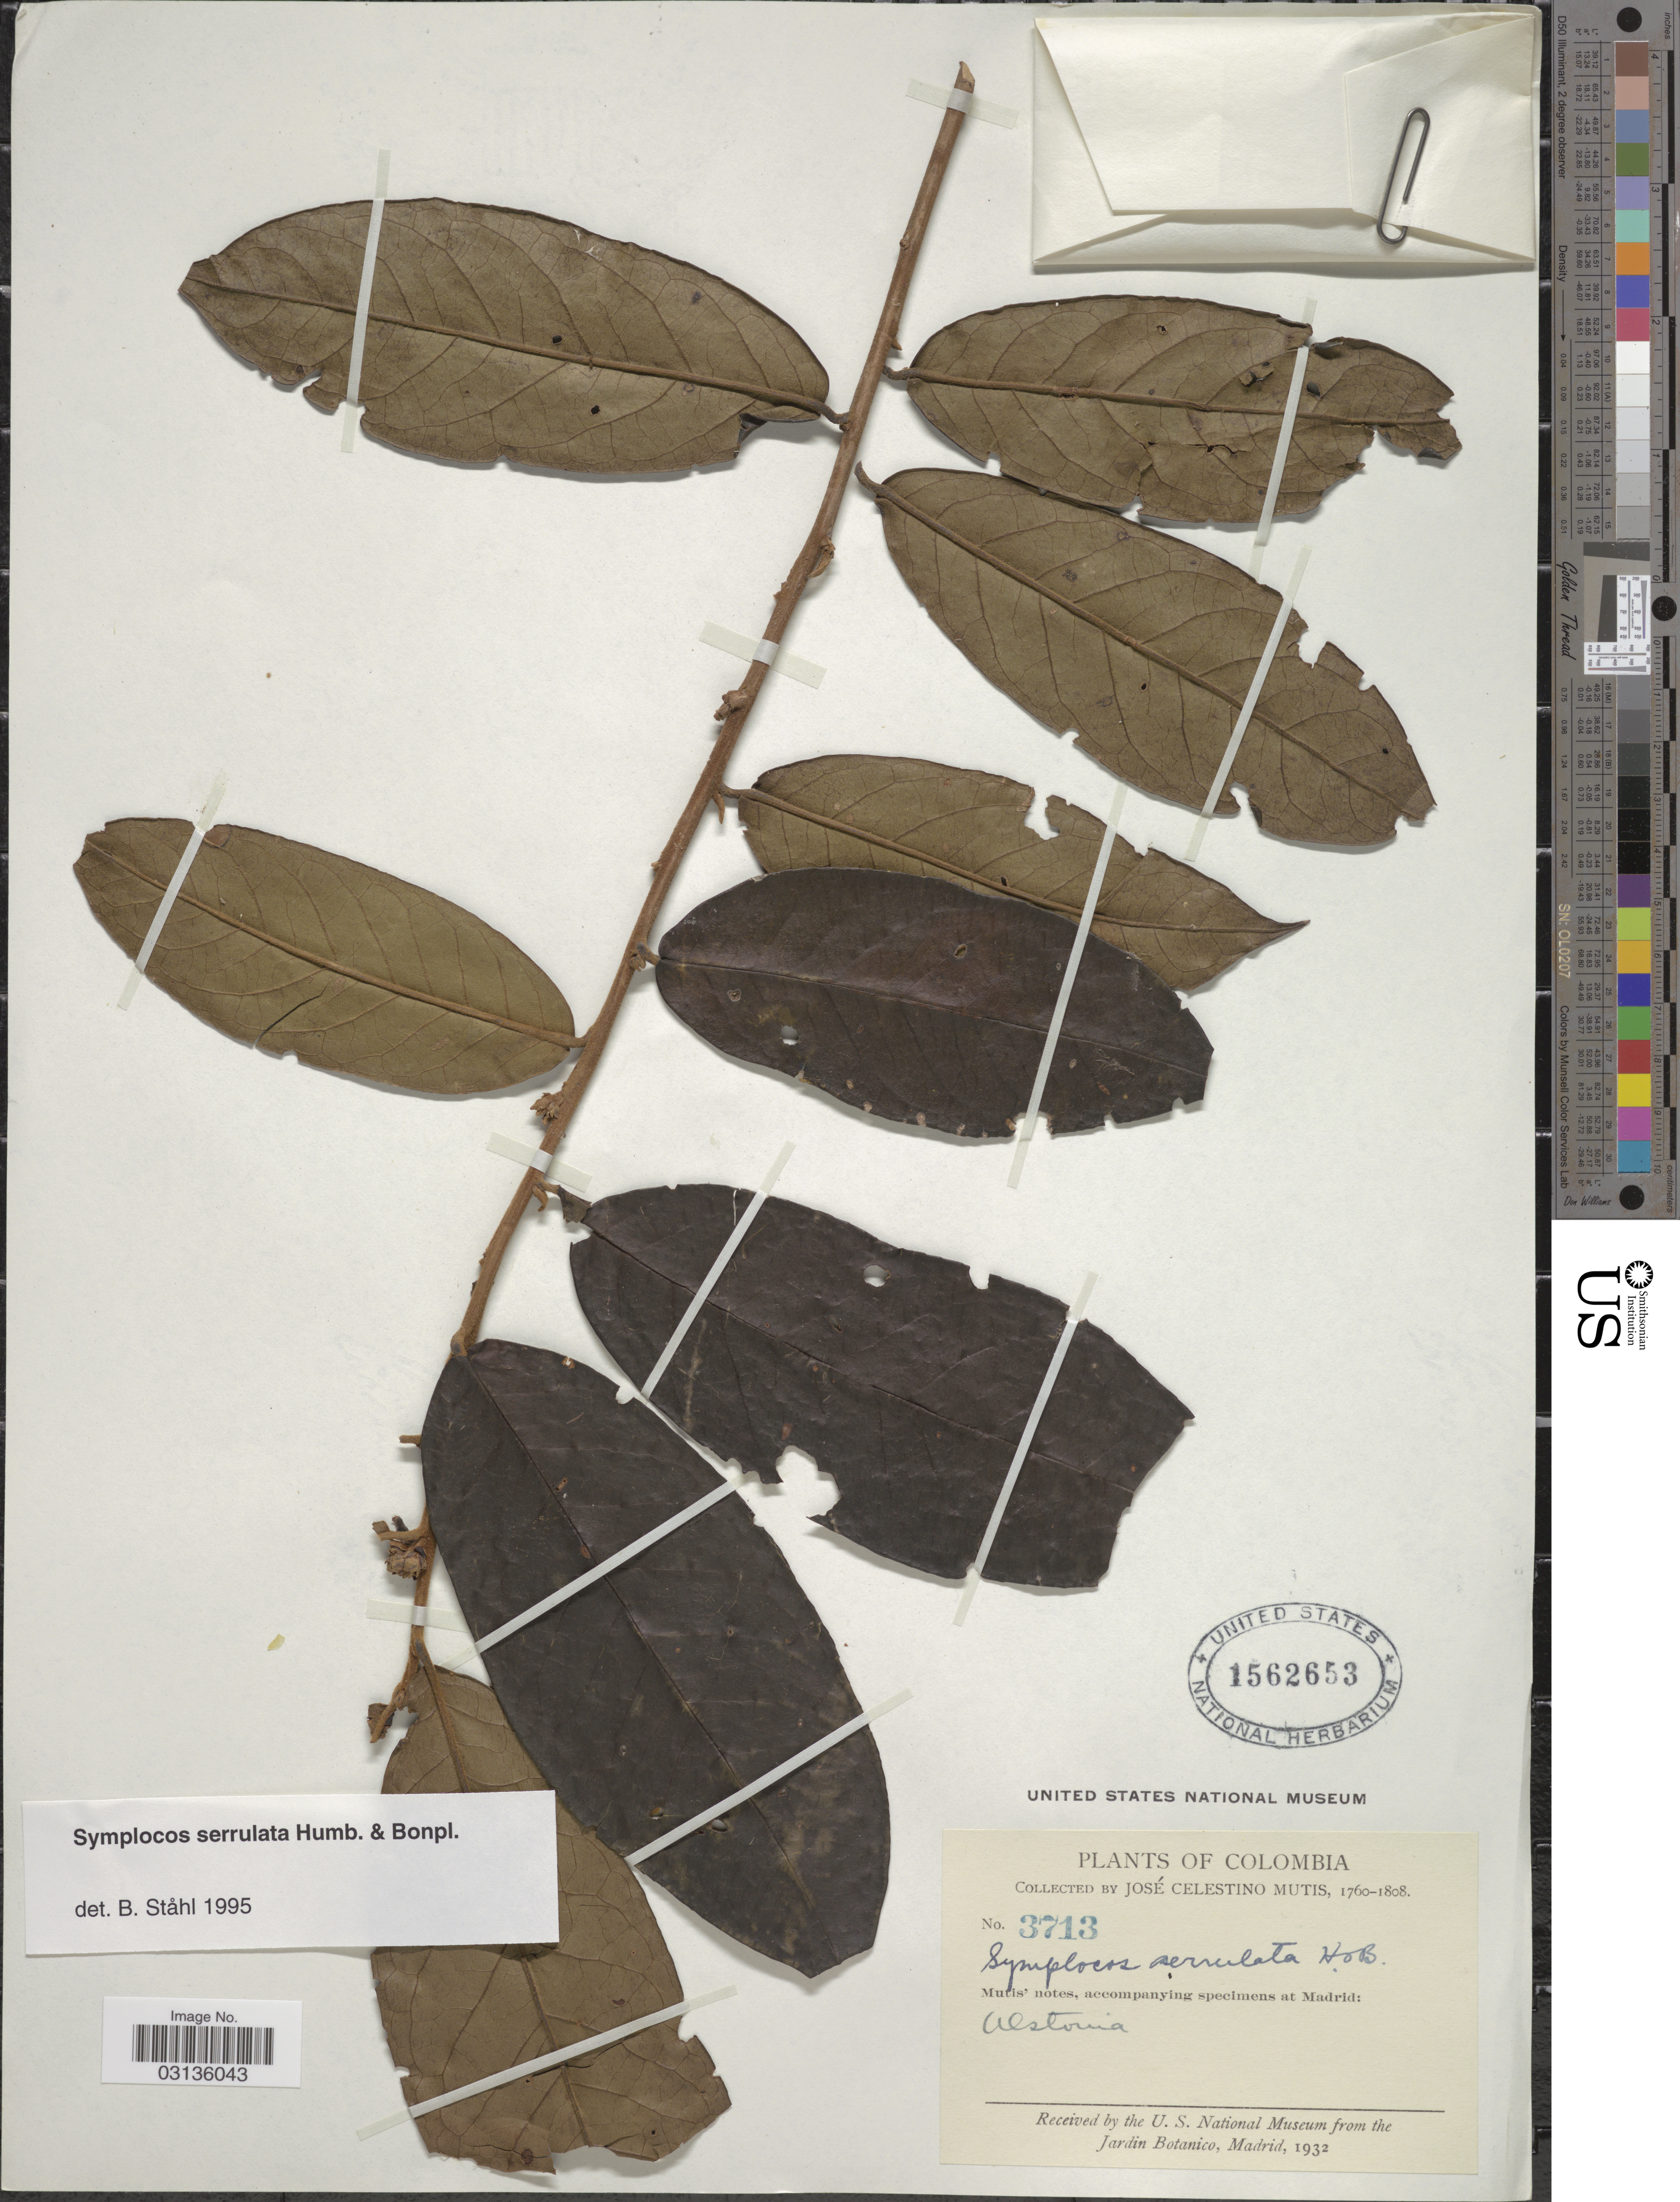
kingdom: Plantae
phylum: Tracheophyta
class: Magnoliopsida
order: Ericales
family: Symplocaceae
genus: Symplocos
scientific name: Symplocos serrulata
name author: Bonpl.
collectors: J. C. B. Mutis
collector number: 3713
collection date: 1760/1808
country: Colombia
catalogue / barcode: US 1562653